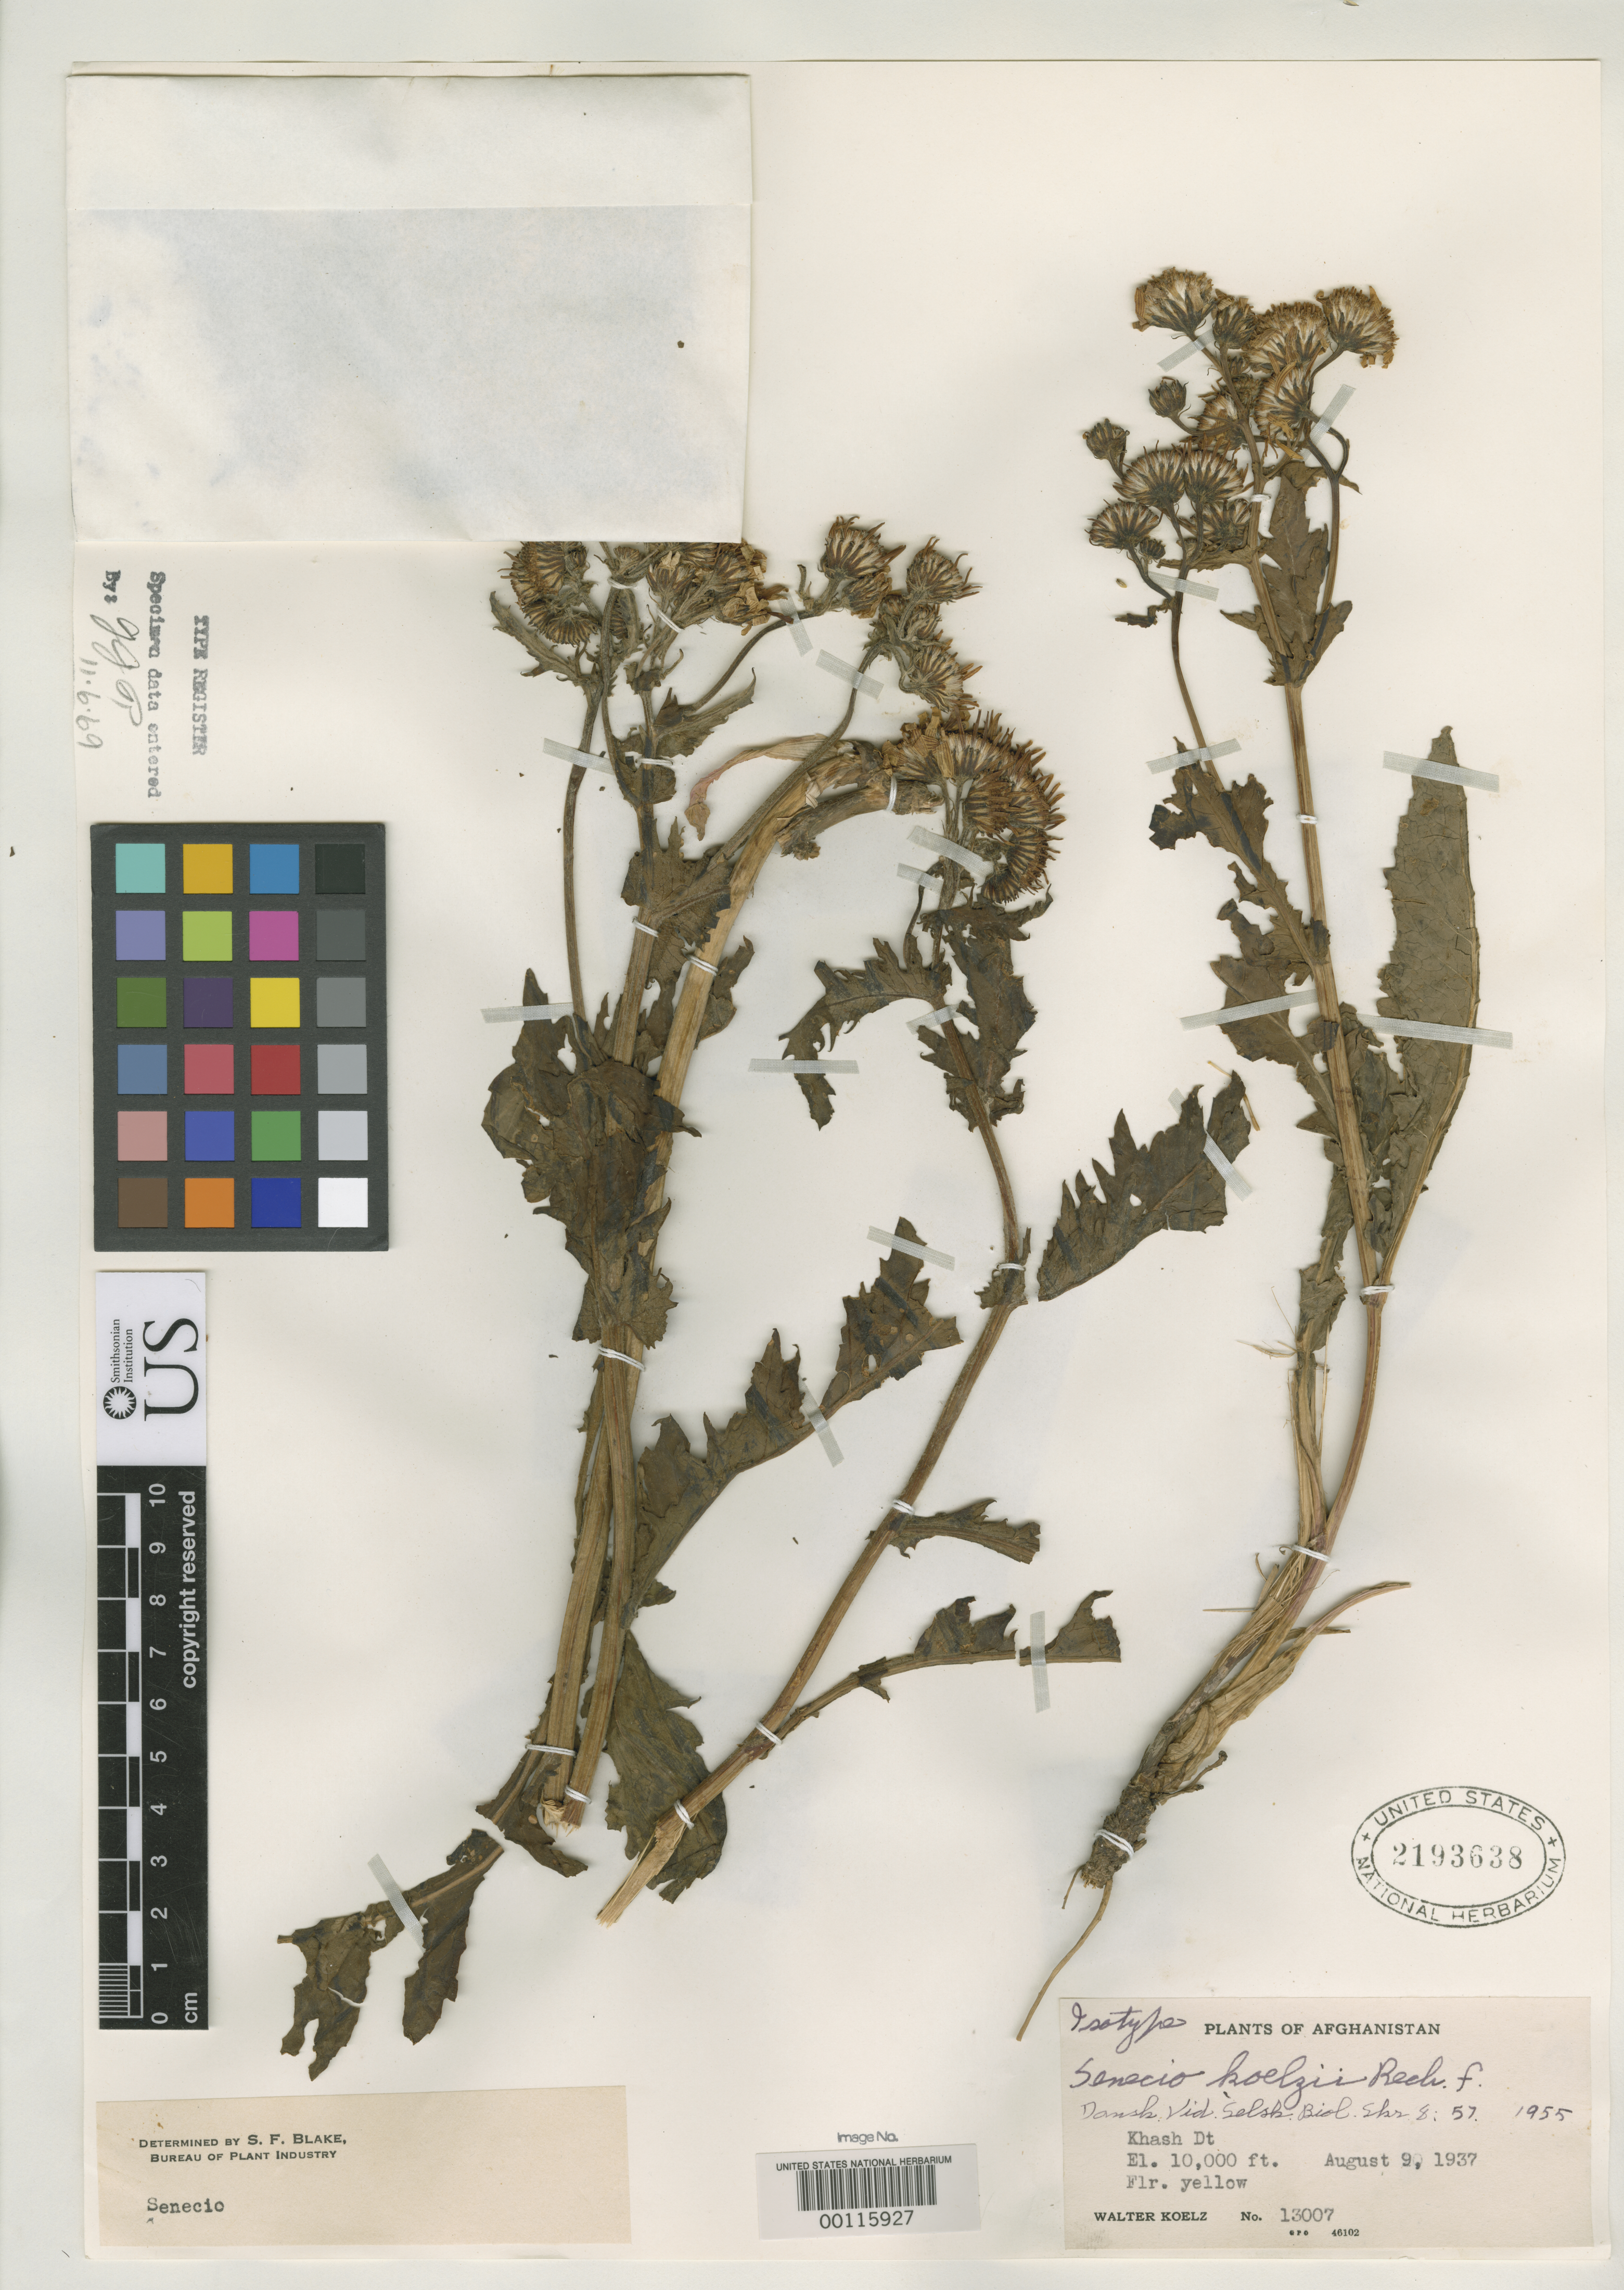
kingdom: Plantae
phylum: Tracheophyta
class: Magnoliopsida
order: Asterales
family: Asteraceae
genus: Senecio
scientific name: Senecio koelzii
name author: Rech. f.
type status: Isotype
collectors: W. N. Koelz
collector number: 13007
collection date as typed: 09 Aug 1937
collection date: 1937-08-09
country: Afghanistan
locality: Khash Desert.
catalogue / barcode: US 2193638